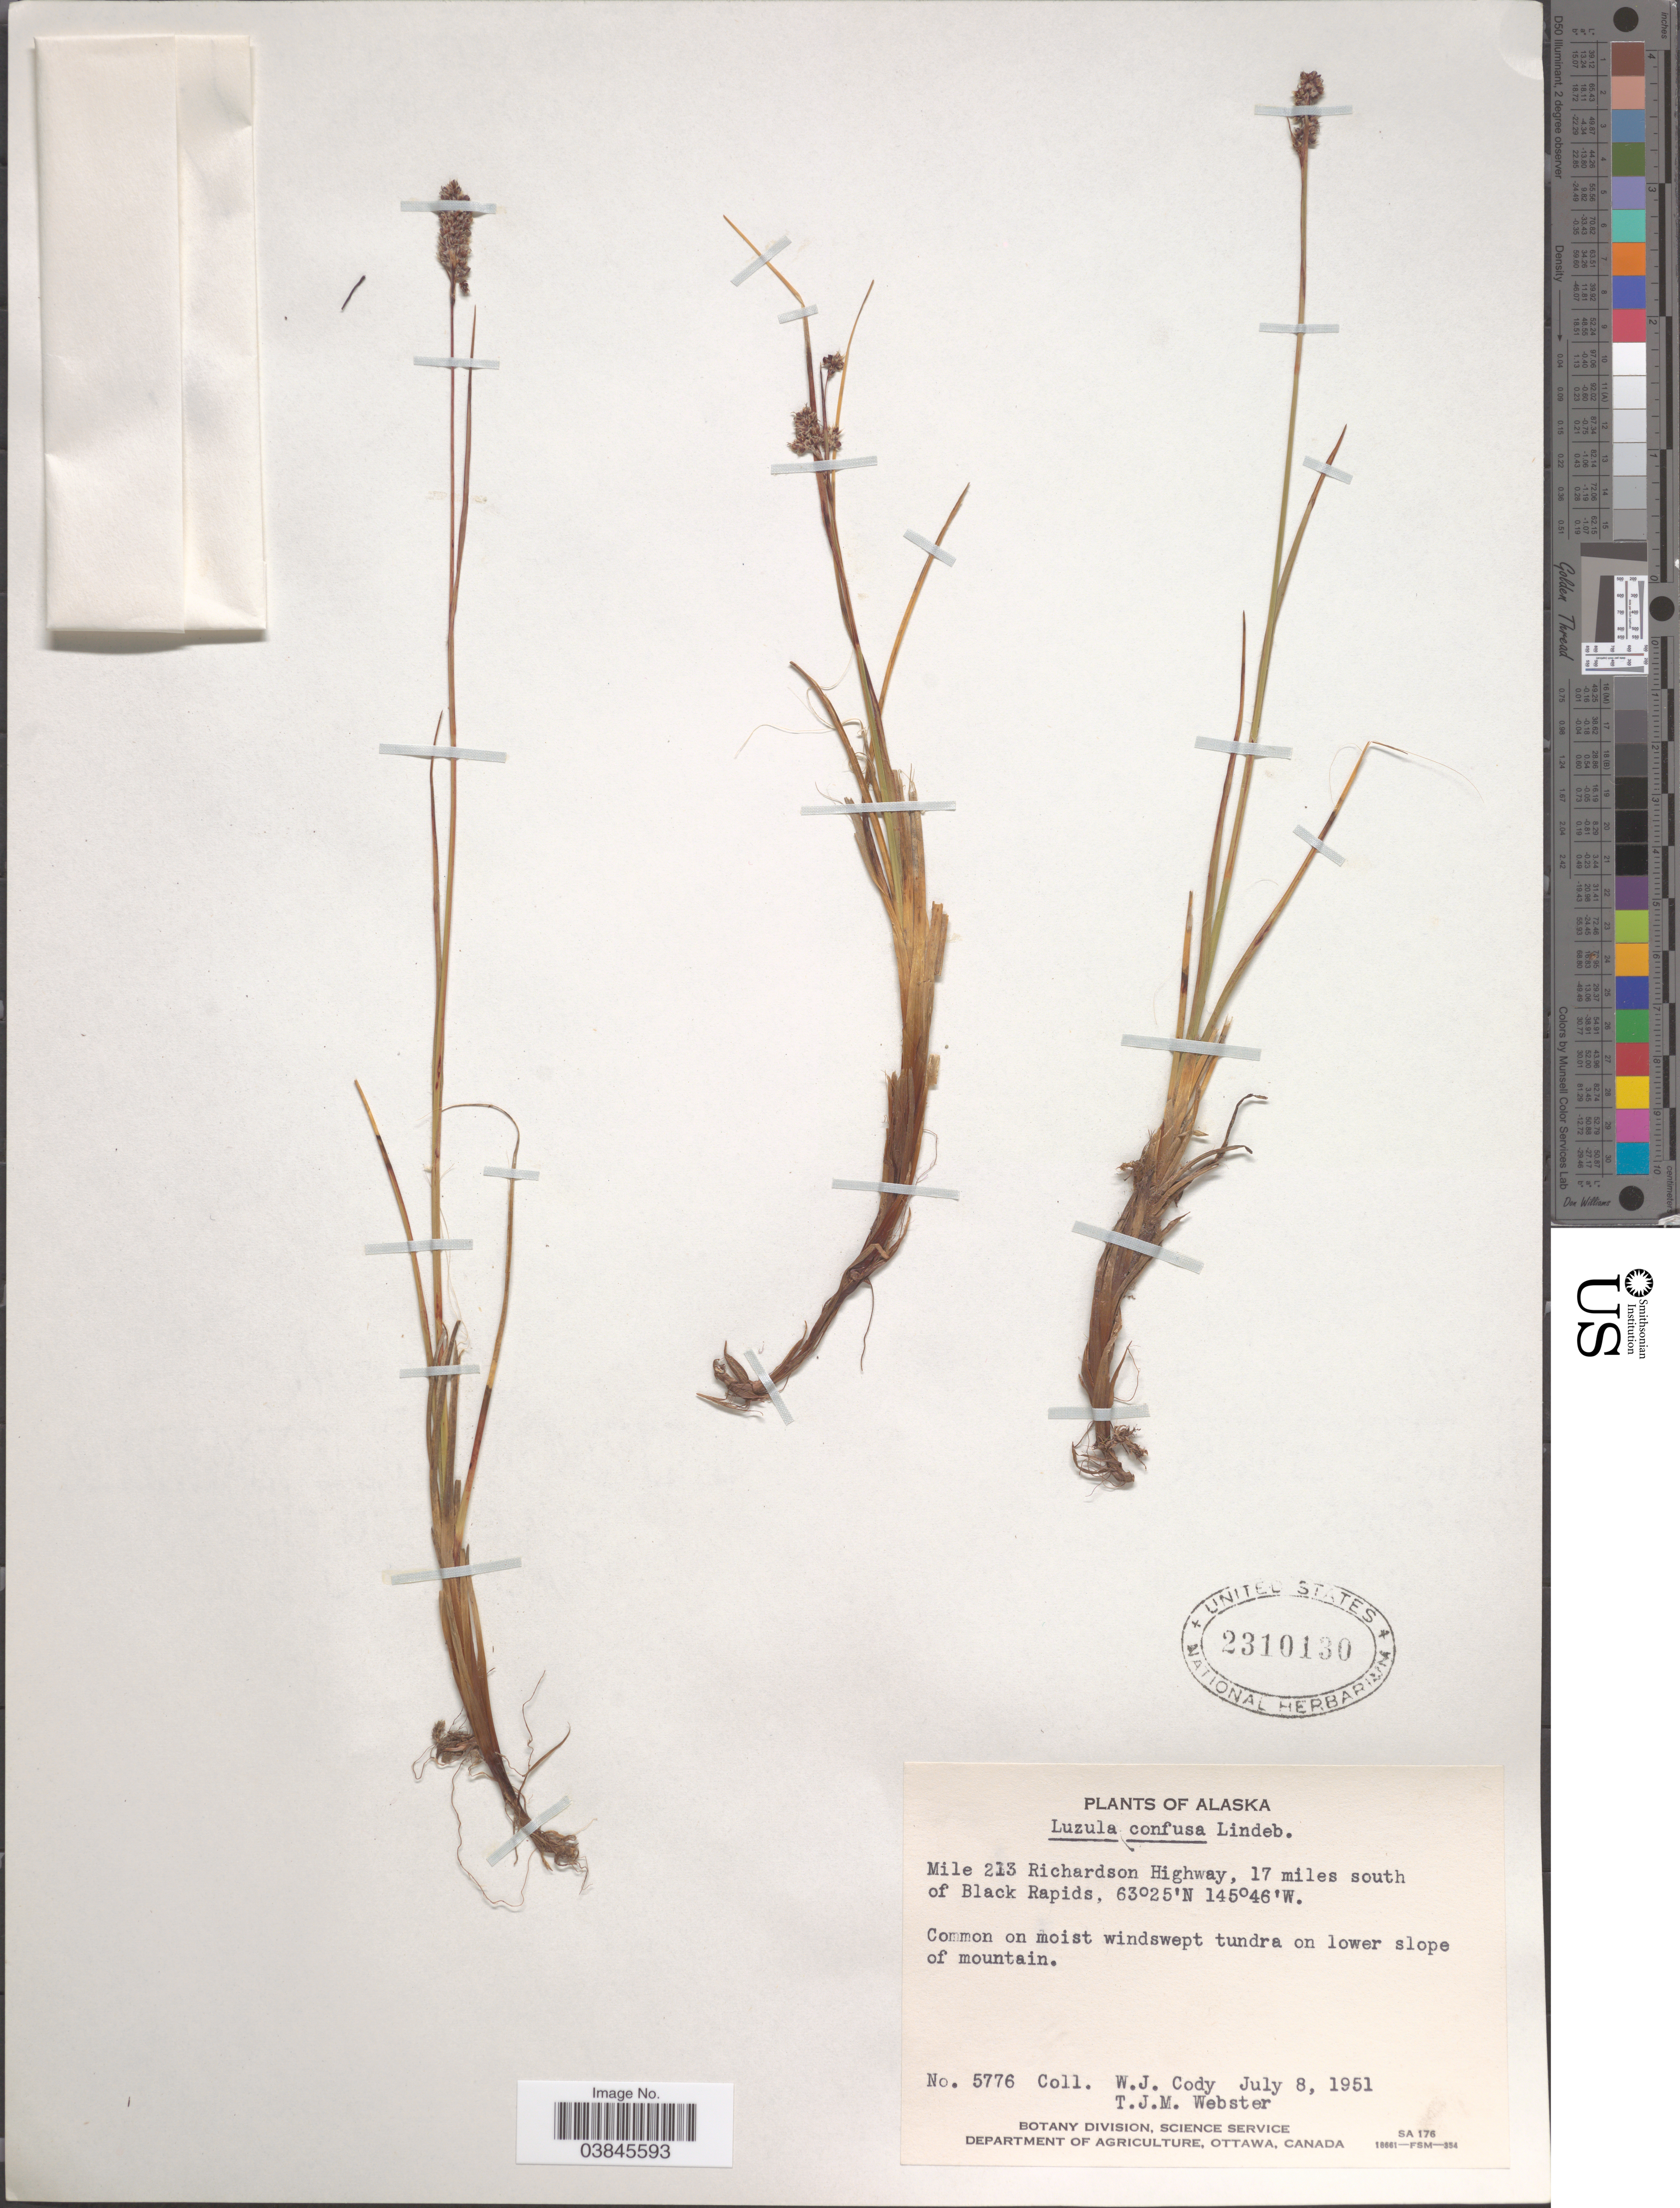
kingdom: Plantae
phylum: Tracheophyta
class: Liliopsida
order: Poales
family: Juncaceae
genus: Luzula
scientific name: Luzula confusa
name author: Lindeb.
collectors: W. Cody & T. J. Webster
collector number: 5776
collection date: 1951-07-08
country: United States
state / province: Alaska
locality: Mile 213 Richardson Highway, 17 miles south of Black Rapids. On moist windswept tundra on lower slope of mountain.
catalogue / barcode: US 2310130